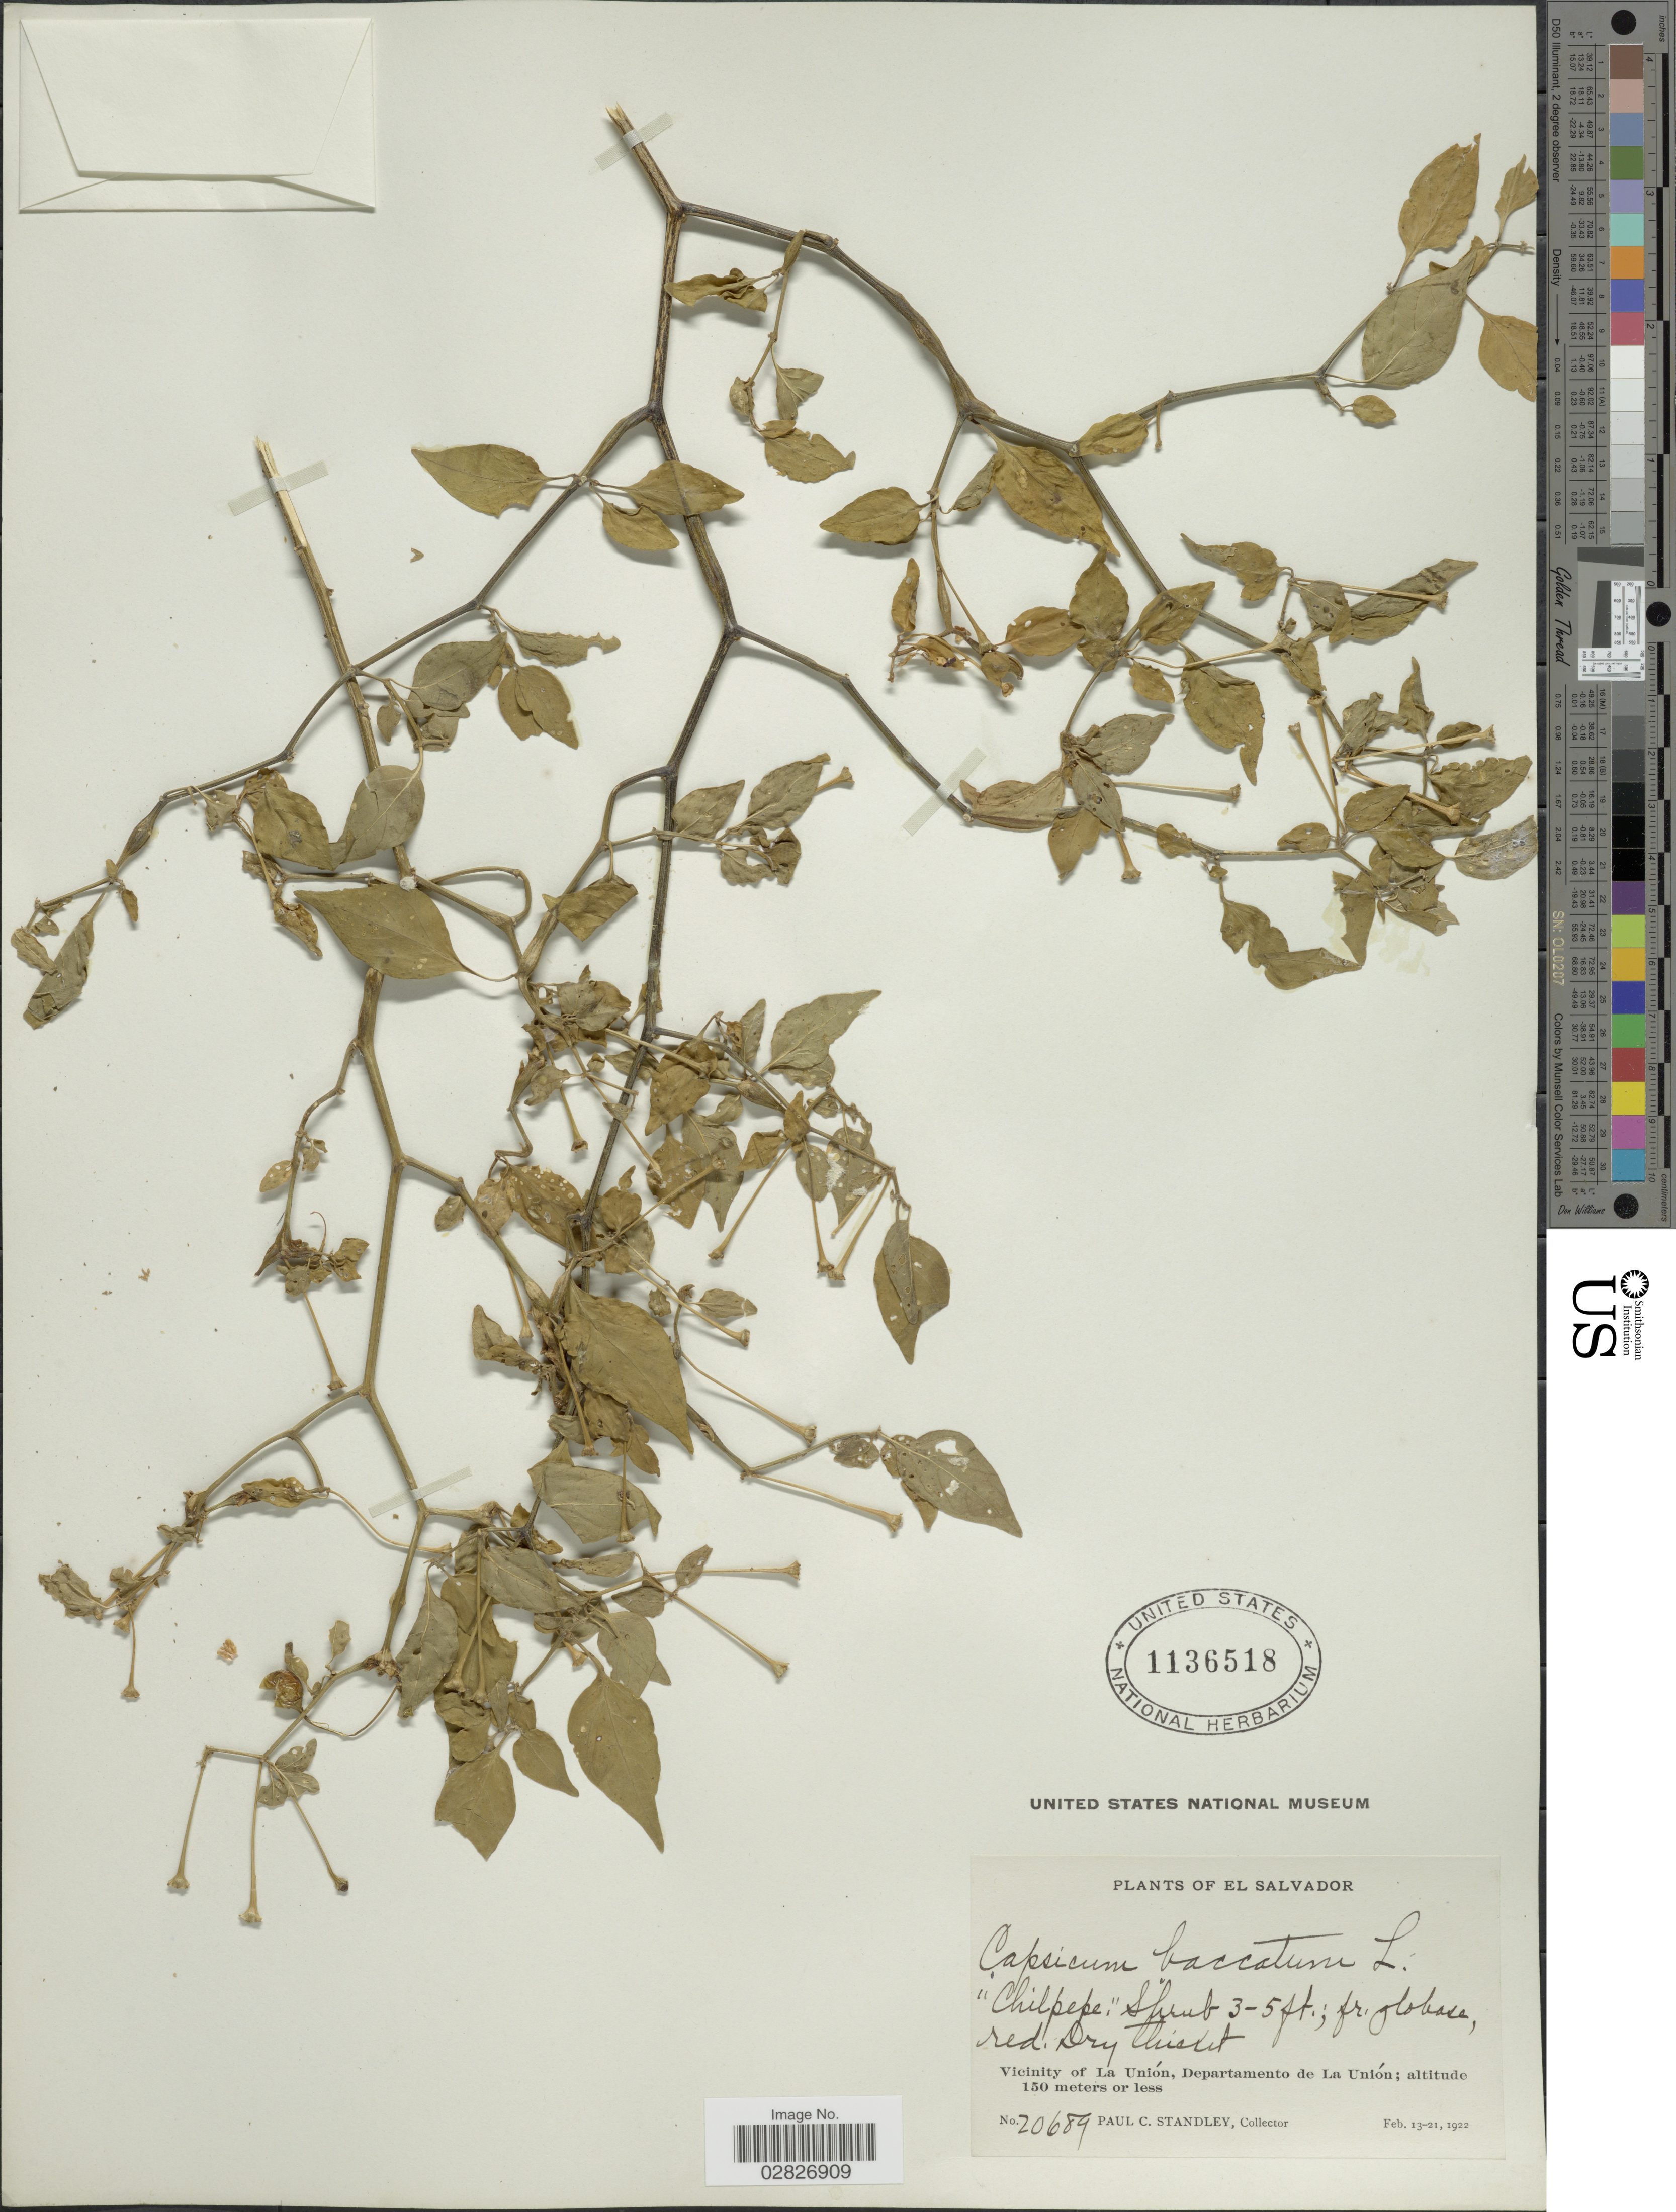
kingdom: Plantae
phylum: Tracheophyta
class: Magnoliopsida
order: Solanales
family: Solanaceae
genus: Capsicum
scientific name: Capsicum baccatum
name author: L.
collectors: P. C. Standley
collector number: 20689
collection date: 1922-02-13/1922-02-21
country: El Salvador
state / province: La Union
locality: Vicinity of La Unión, Departamento de La Unión.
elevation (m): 150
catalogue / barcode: US 1136518